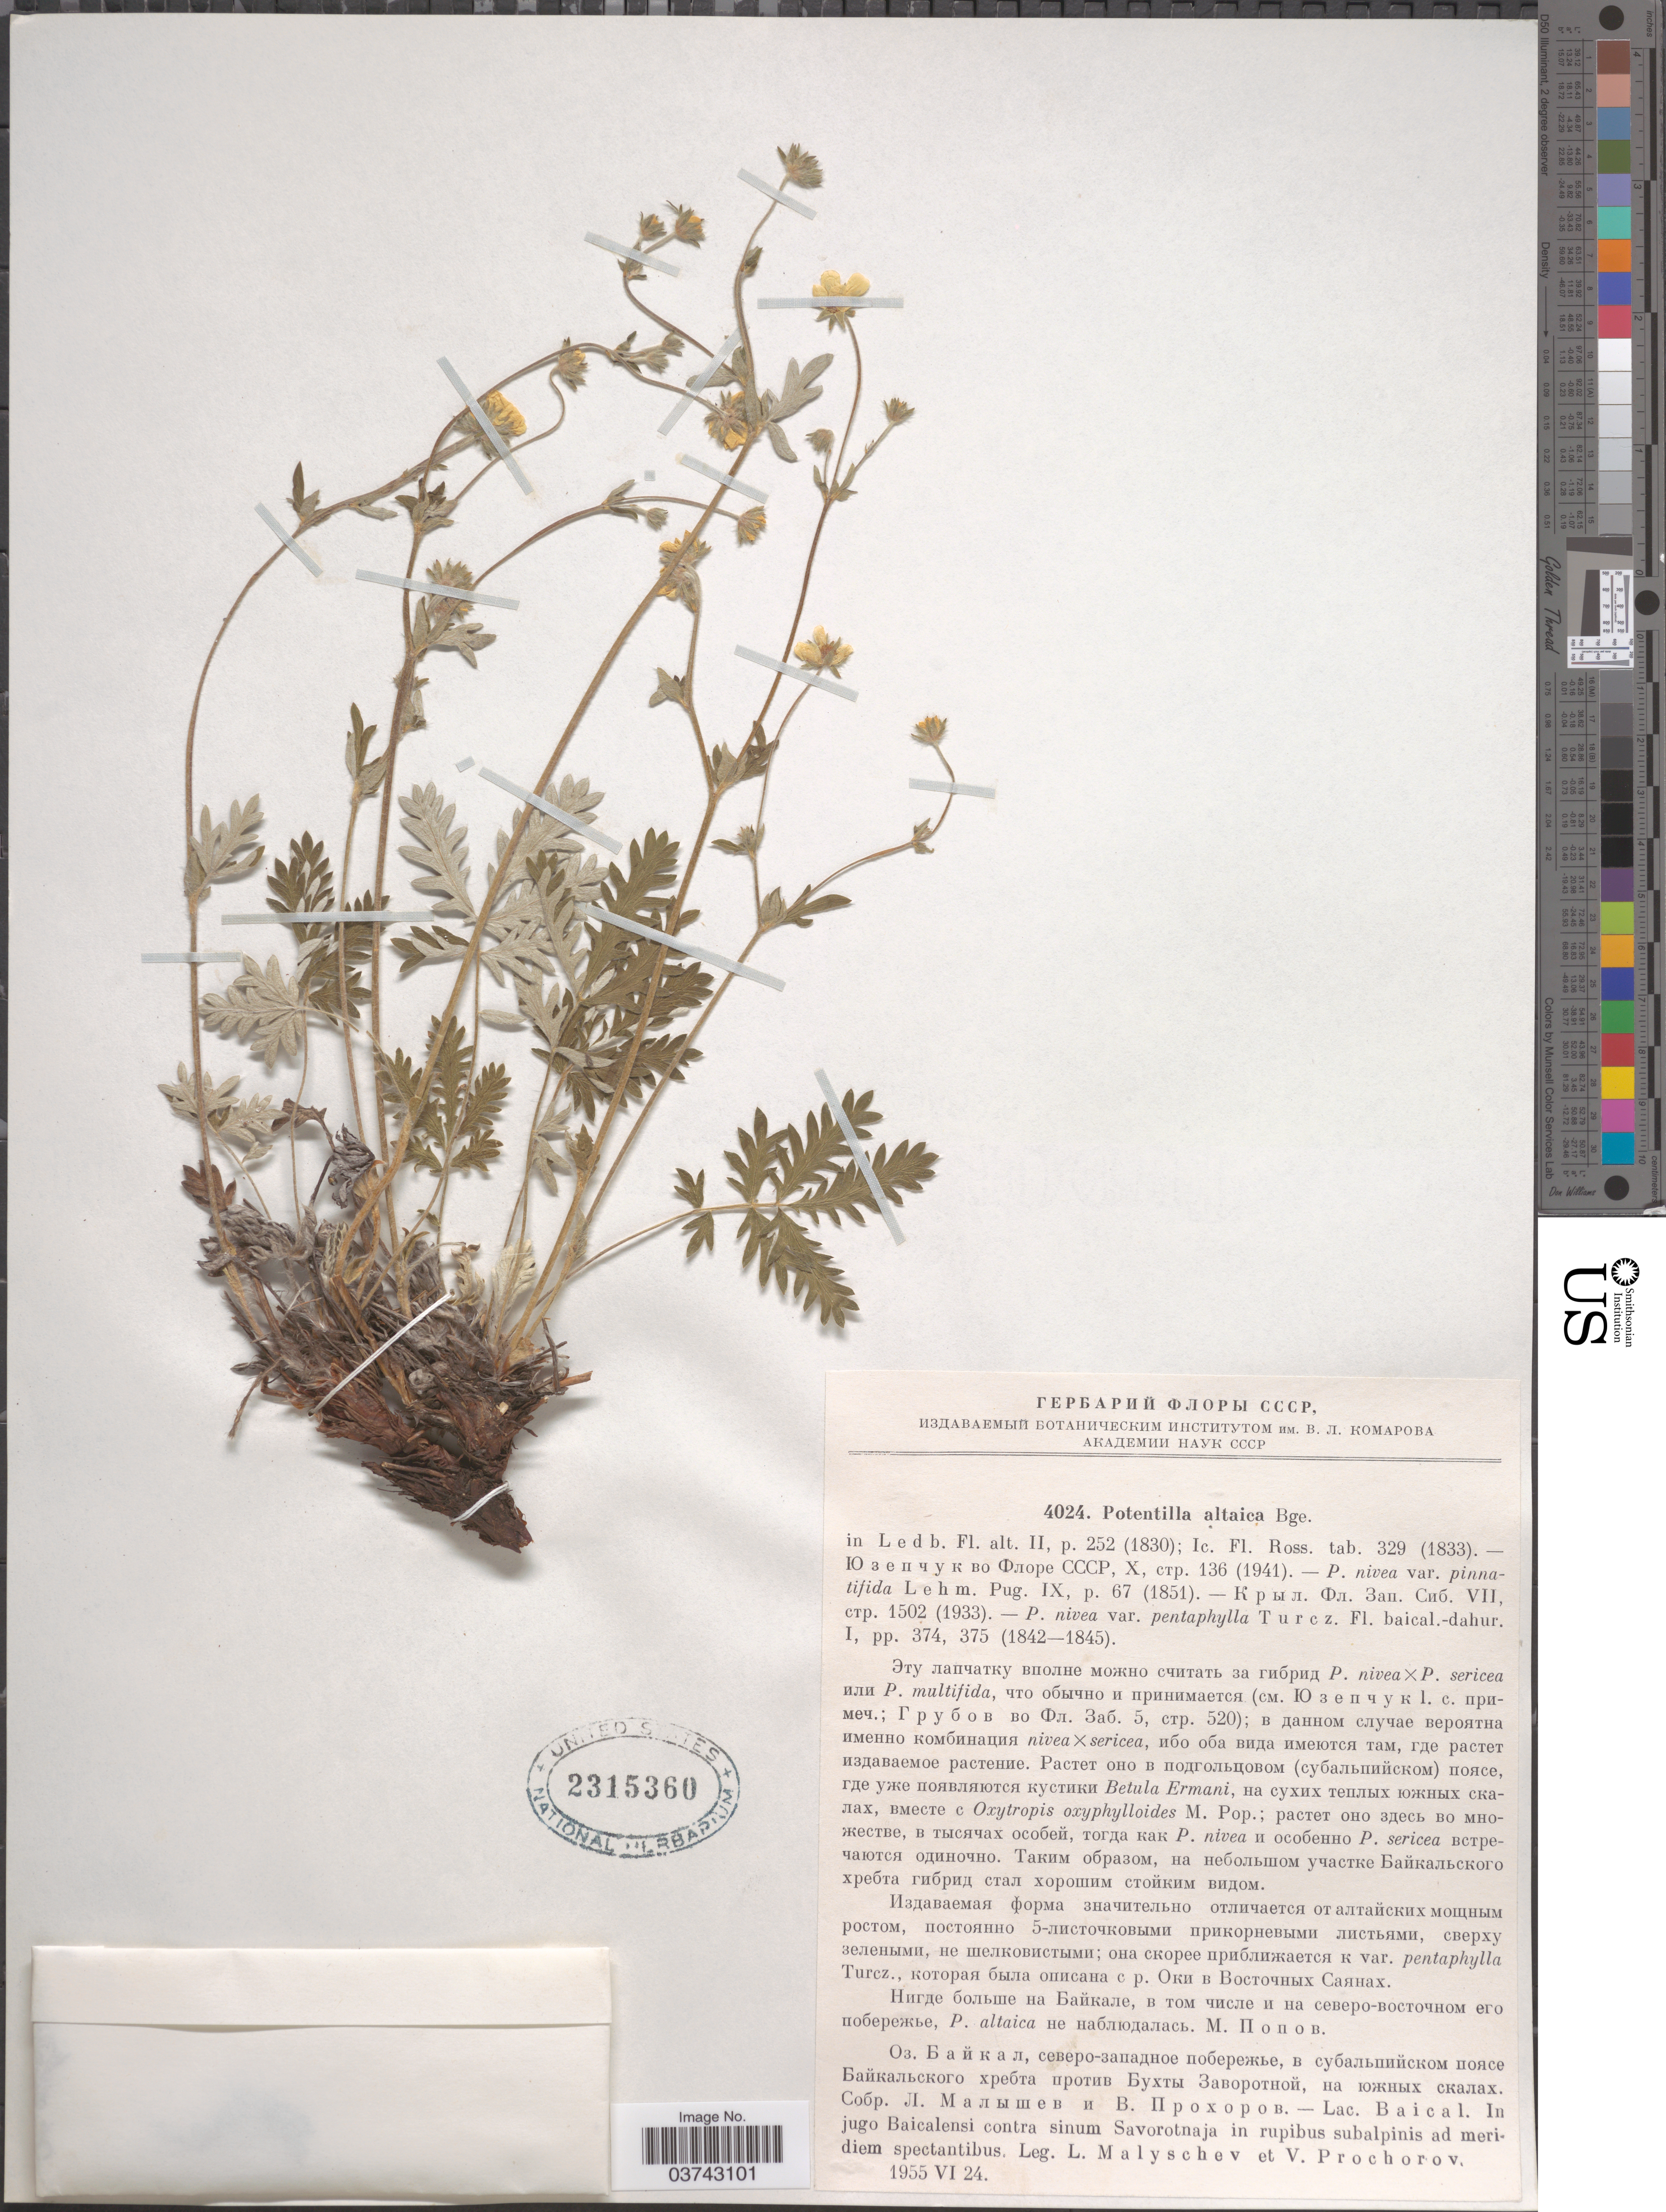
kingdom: Plantae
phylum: Tracheophyta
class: Magnoliopsida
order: Rosales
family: Rosaceae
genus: Potentilla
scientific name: Potentilla altaica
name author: Bunge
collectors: L. Malyschev & V. Prochorov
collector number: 4024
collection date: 1955-06-24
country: Russian Federation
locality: Baical. In jugo Baicalensi contra sinum Savorotnaja in rupibus subalpinis ad meridiem spectantibus.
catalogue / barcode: US 2315360